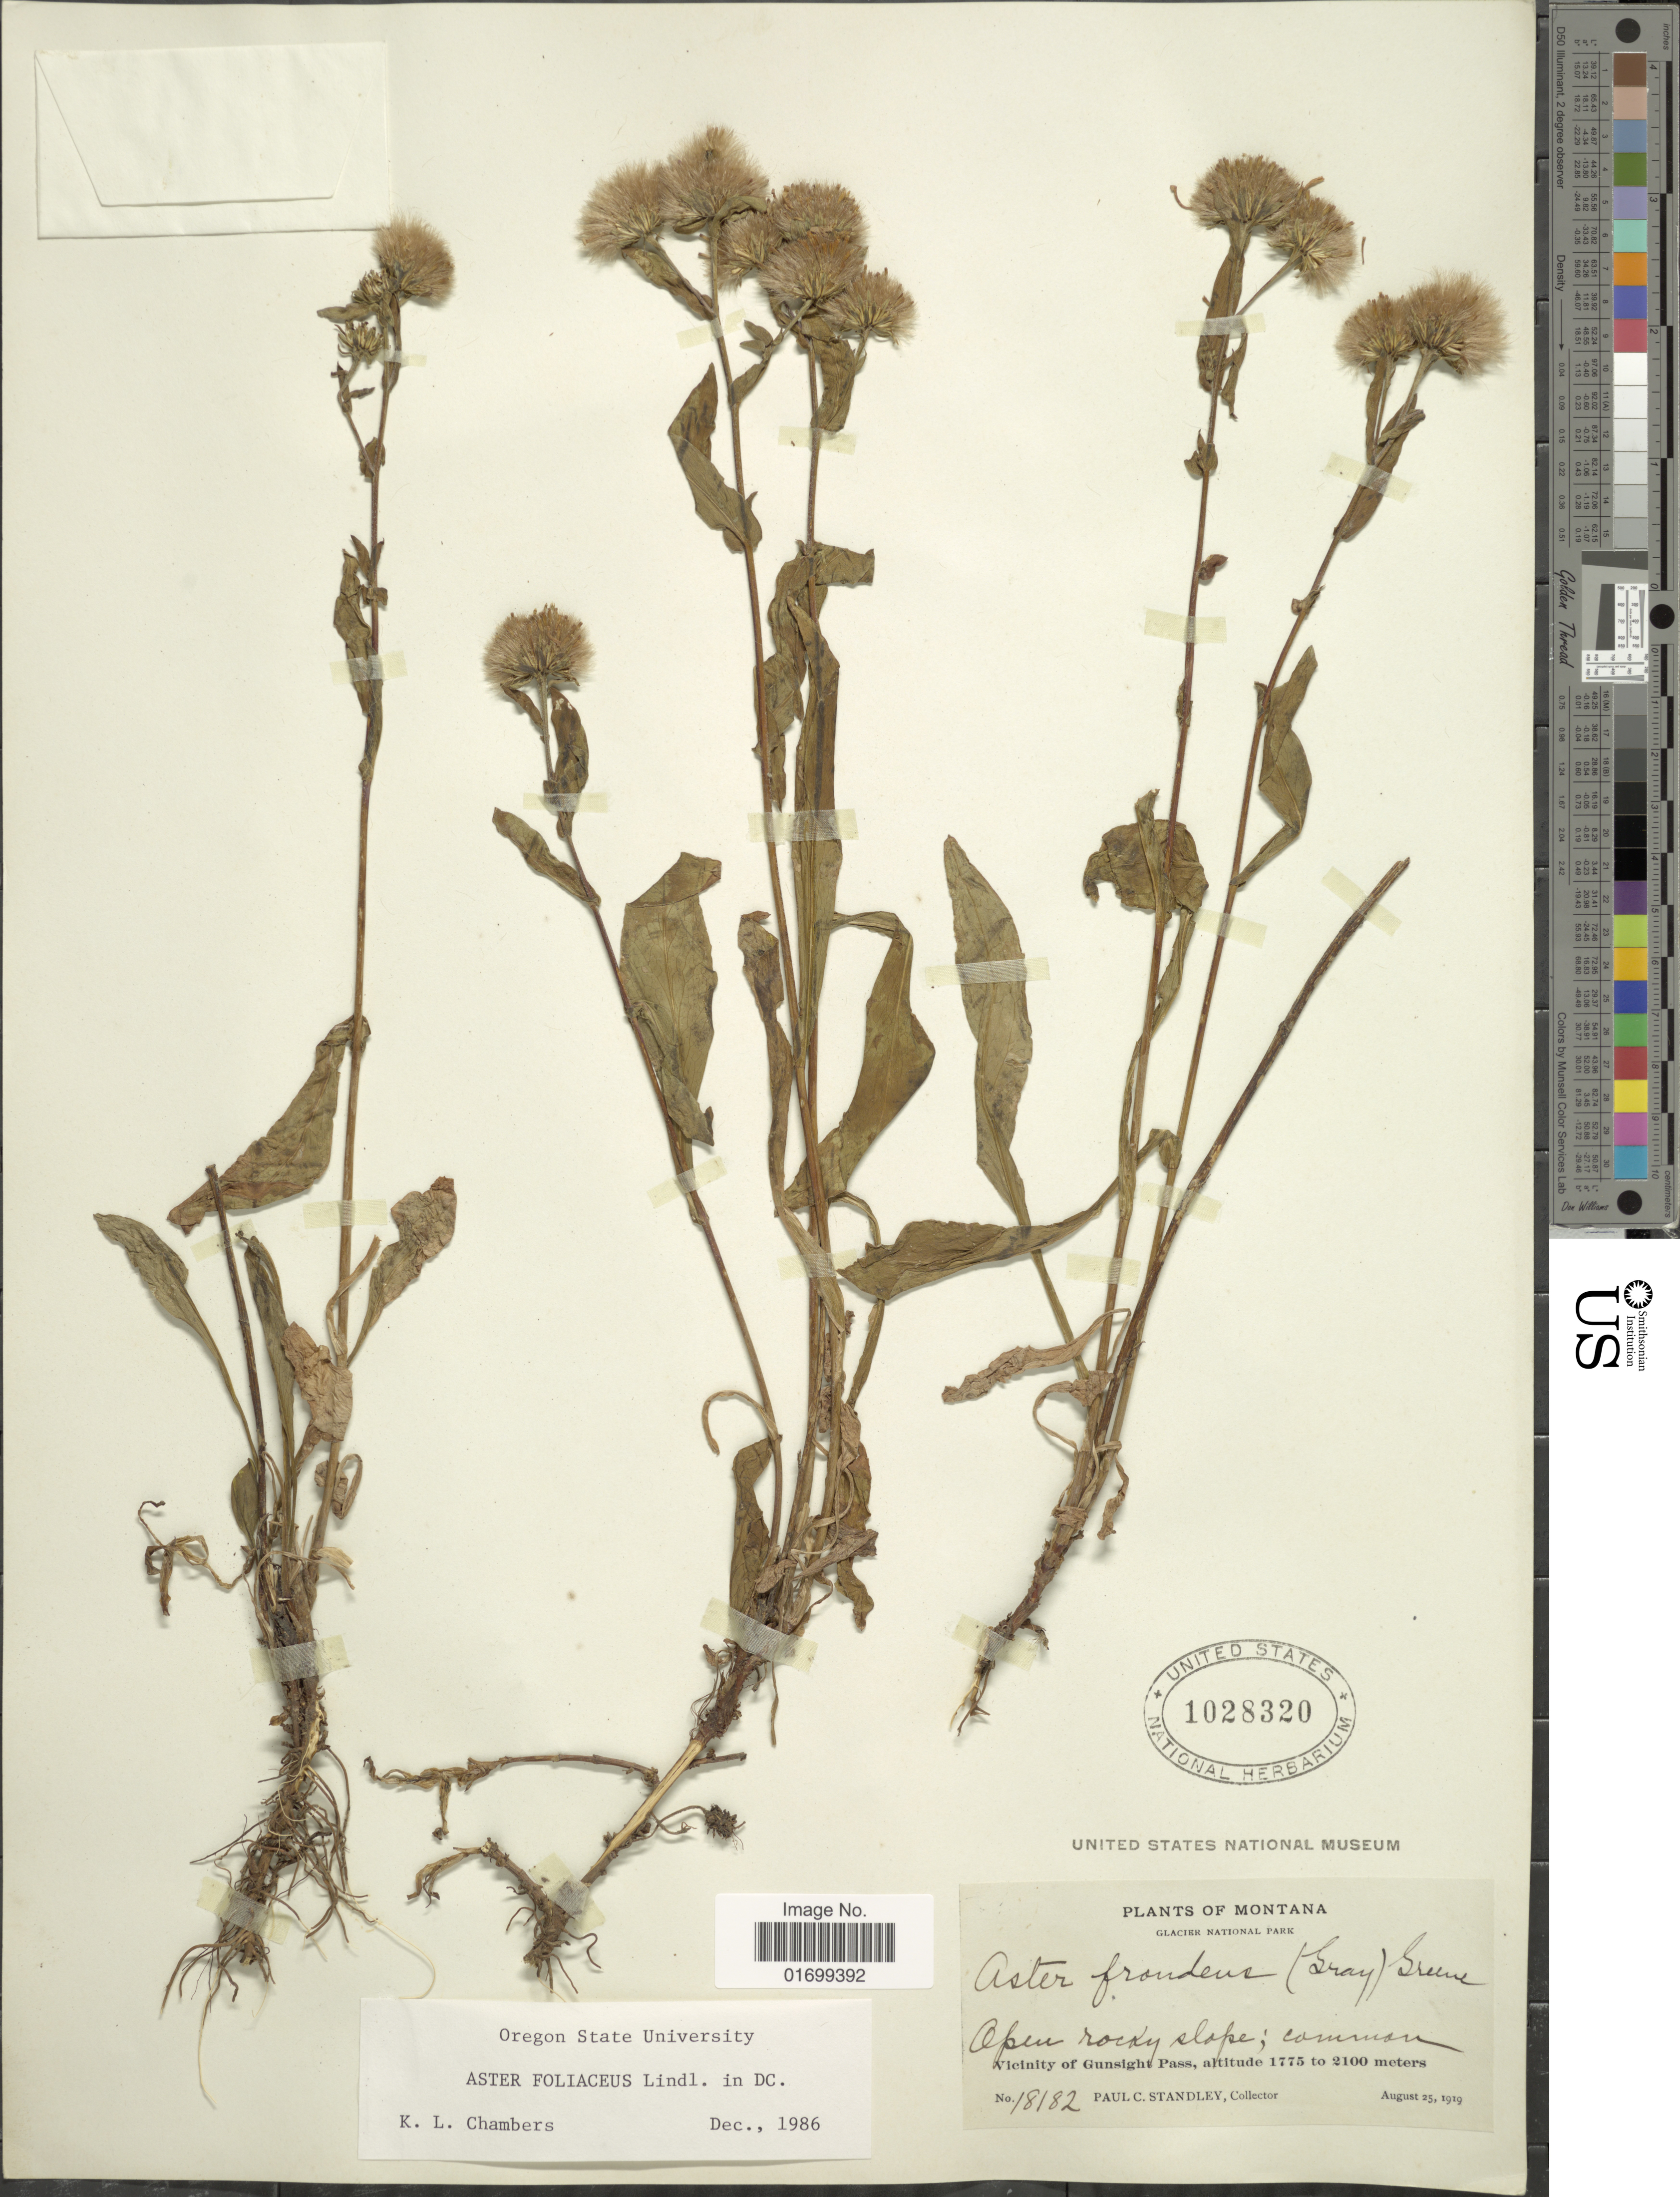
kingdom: Plantae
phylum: Tracheophyta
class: Magnoliopsida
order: Asterales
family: Asteraceae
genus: Symphyotrichum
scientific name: Symphyotrichum foliaceum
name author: (Lindl. ex DC.) G.L. Nesom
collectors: P. C. Standley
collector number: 18182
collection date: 1919-08-25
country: United States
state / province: Montana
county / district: Glacier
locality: Glacier National Park, open rocky slope, vicinity of Gunsight Pass.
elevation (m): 1775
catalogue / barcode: US 1028320